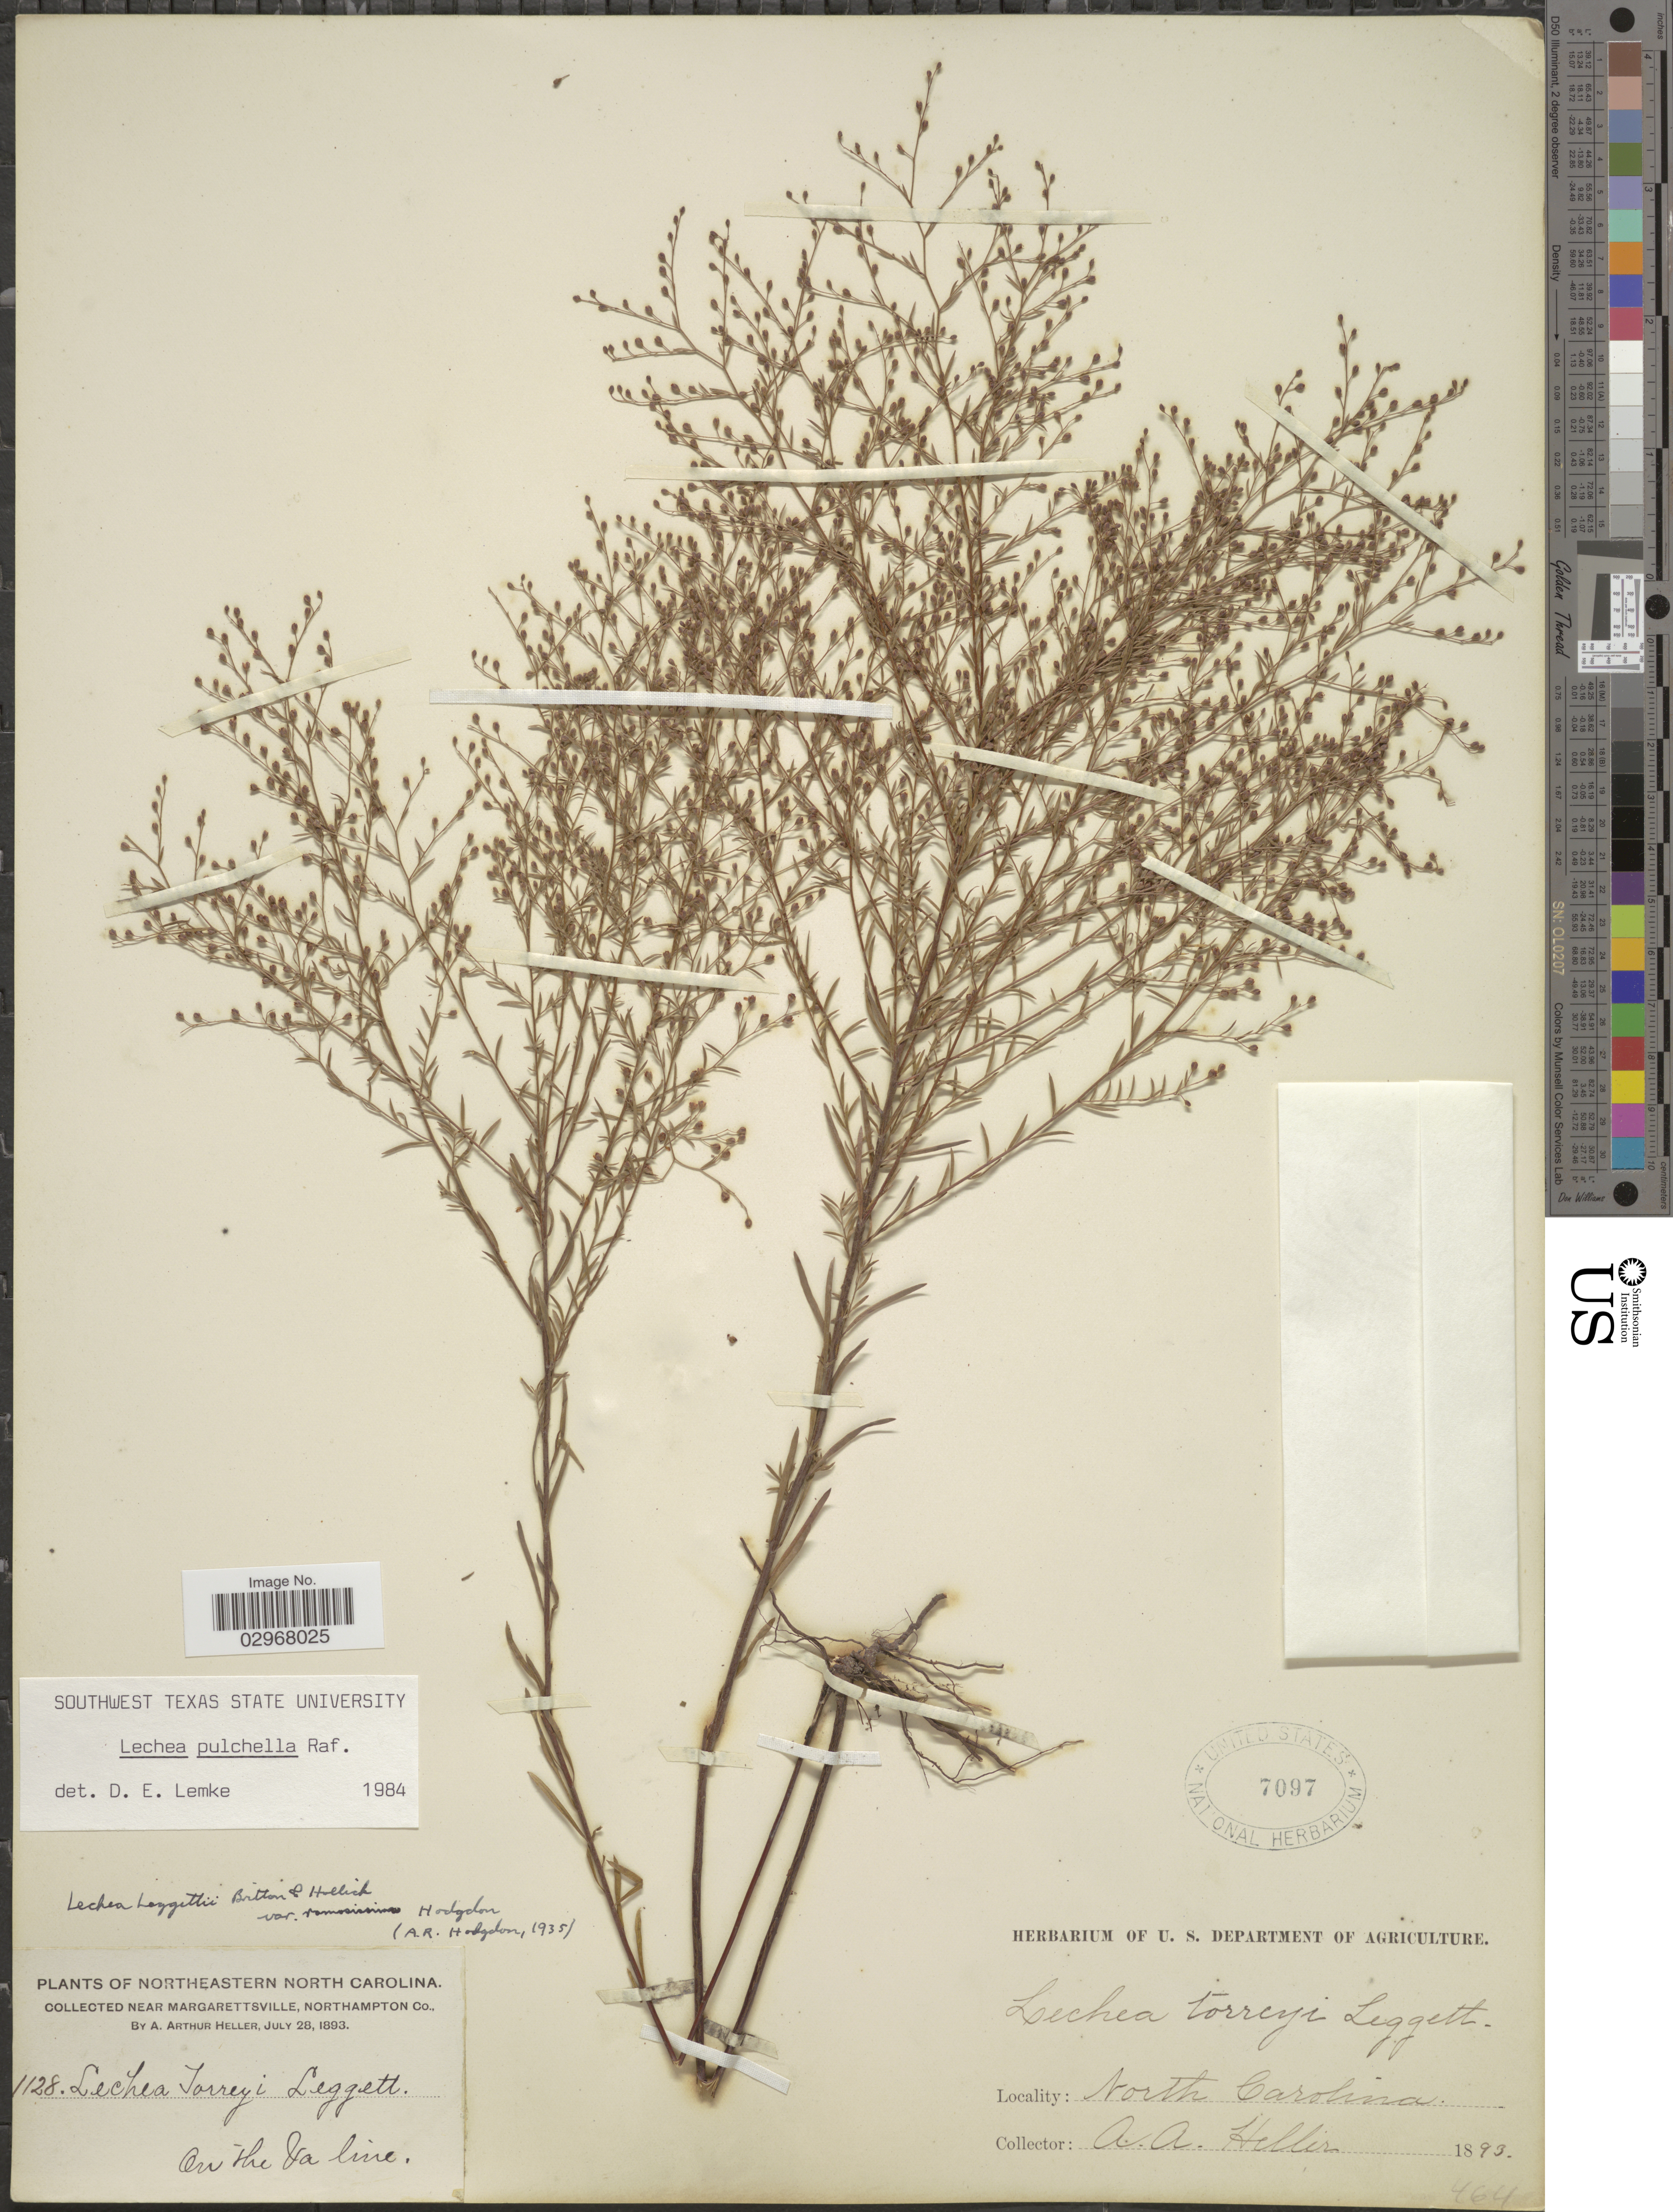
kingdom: Plantae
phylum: Tracheophyta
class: Magnoliopsida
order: Malvales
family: Cistaceae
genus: Lechea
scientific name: Lechea pulchella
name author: Raf.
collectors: A. A. Heller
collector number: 1128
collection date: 1893-07-28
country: United States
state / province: North Carolina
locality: Northeastern North Carolina. Near Margarettsville, Northampton Co. On the Va line.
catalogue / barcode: US 7097